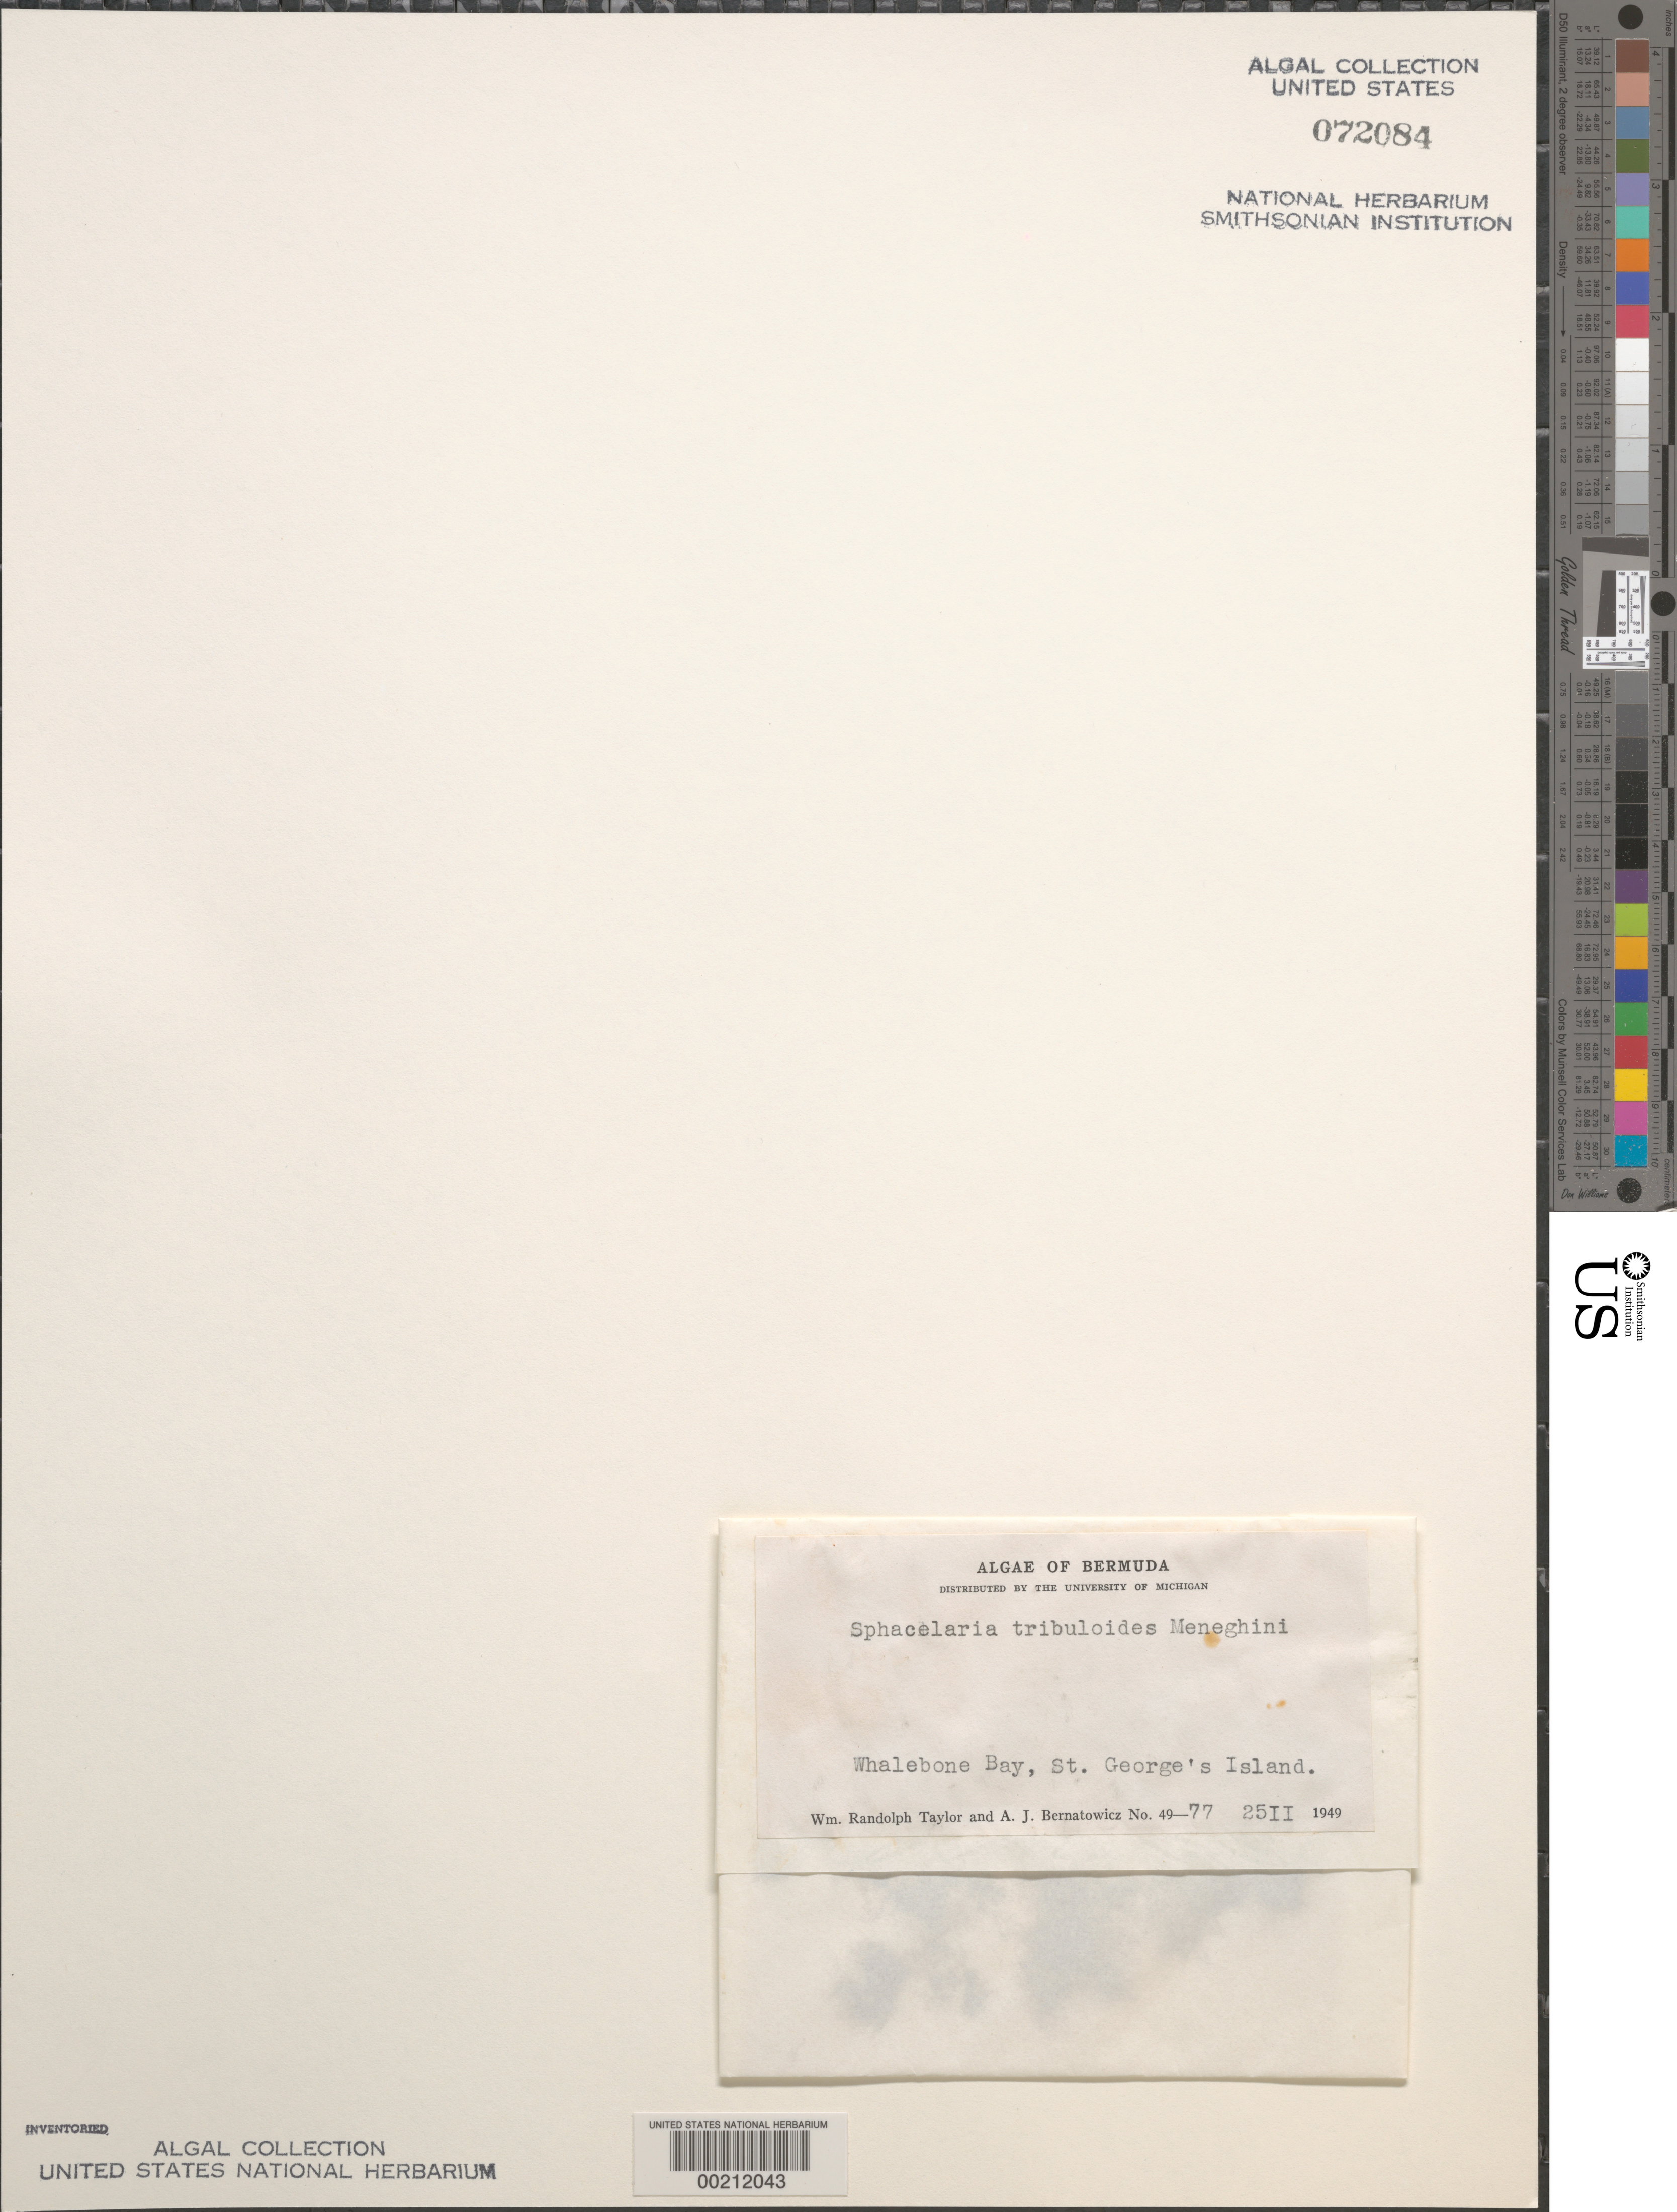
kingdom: Chromista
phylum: Ochrophyta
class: Phaeophyceae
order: Sphacelariales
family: Sphacelariaceae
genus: Sphacelaria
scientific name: Sphacelaria tribuloides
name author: Menegh.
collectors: W. R. Taylor & A. Bernatowicz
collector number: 49-77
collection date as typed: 25 Feb 1949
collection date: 1949-02-25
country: Bermuda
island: St. George's Island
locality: Whalebone Bay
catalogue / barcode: US 72084